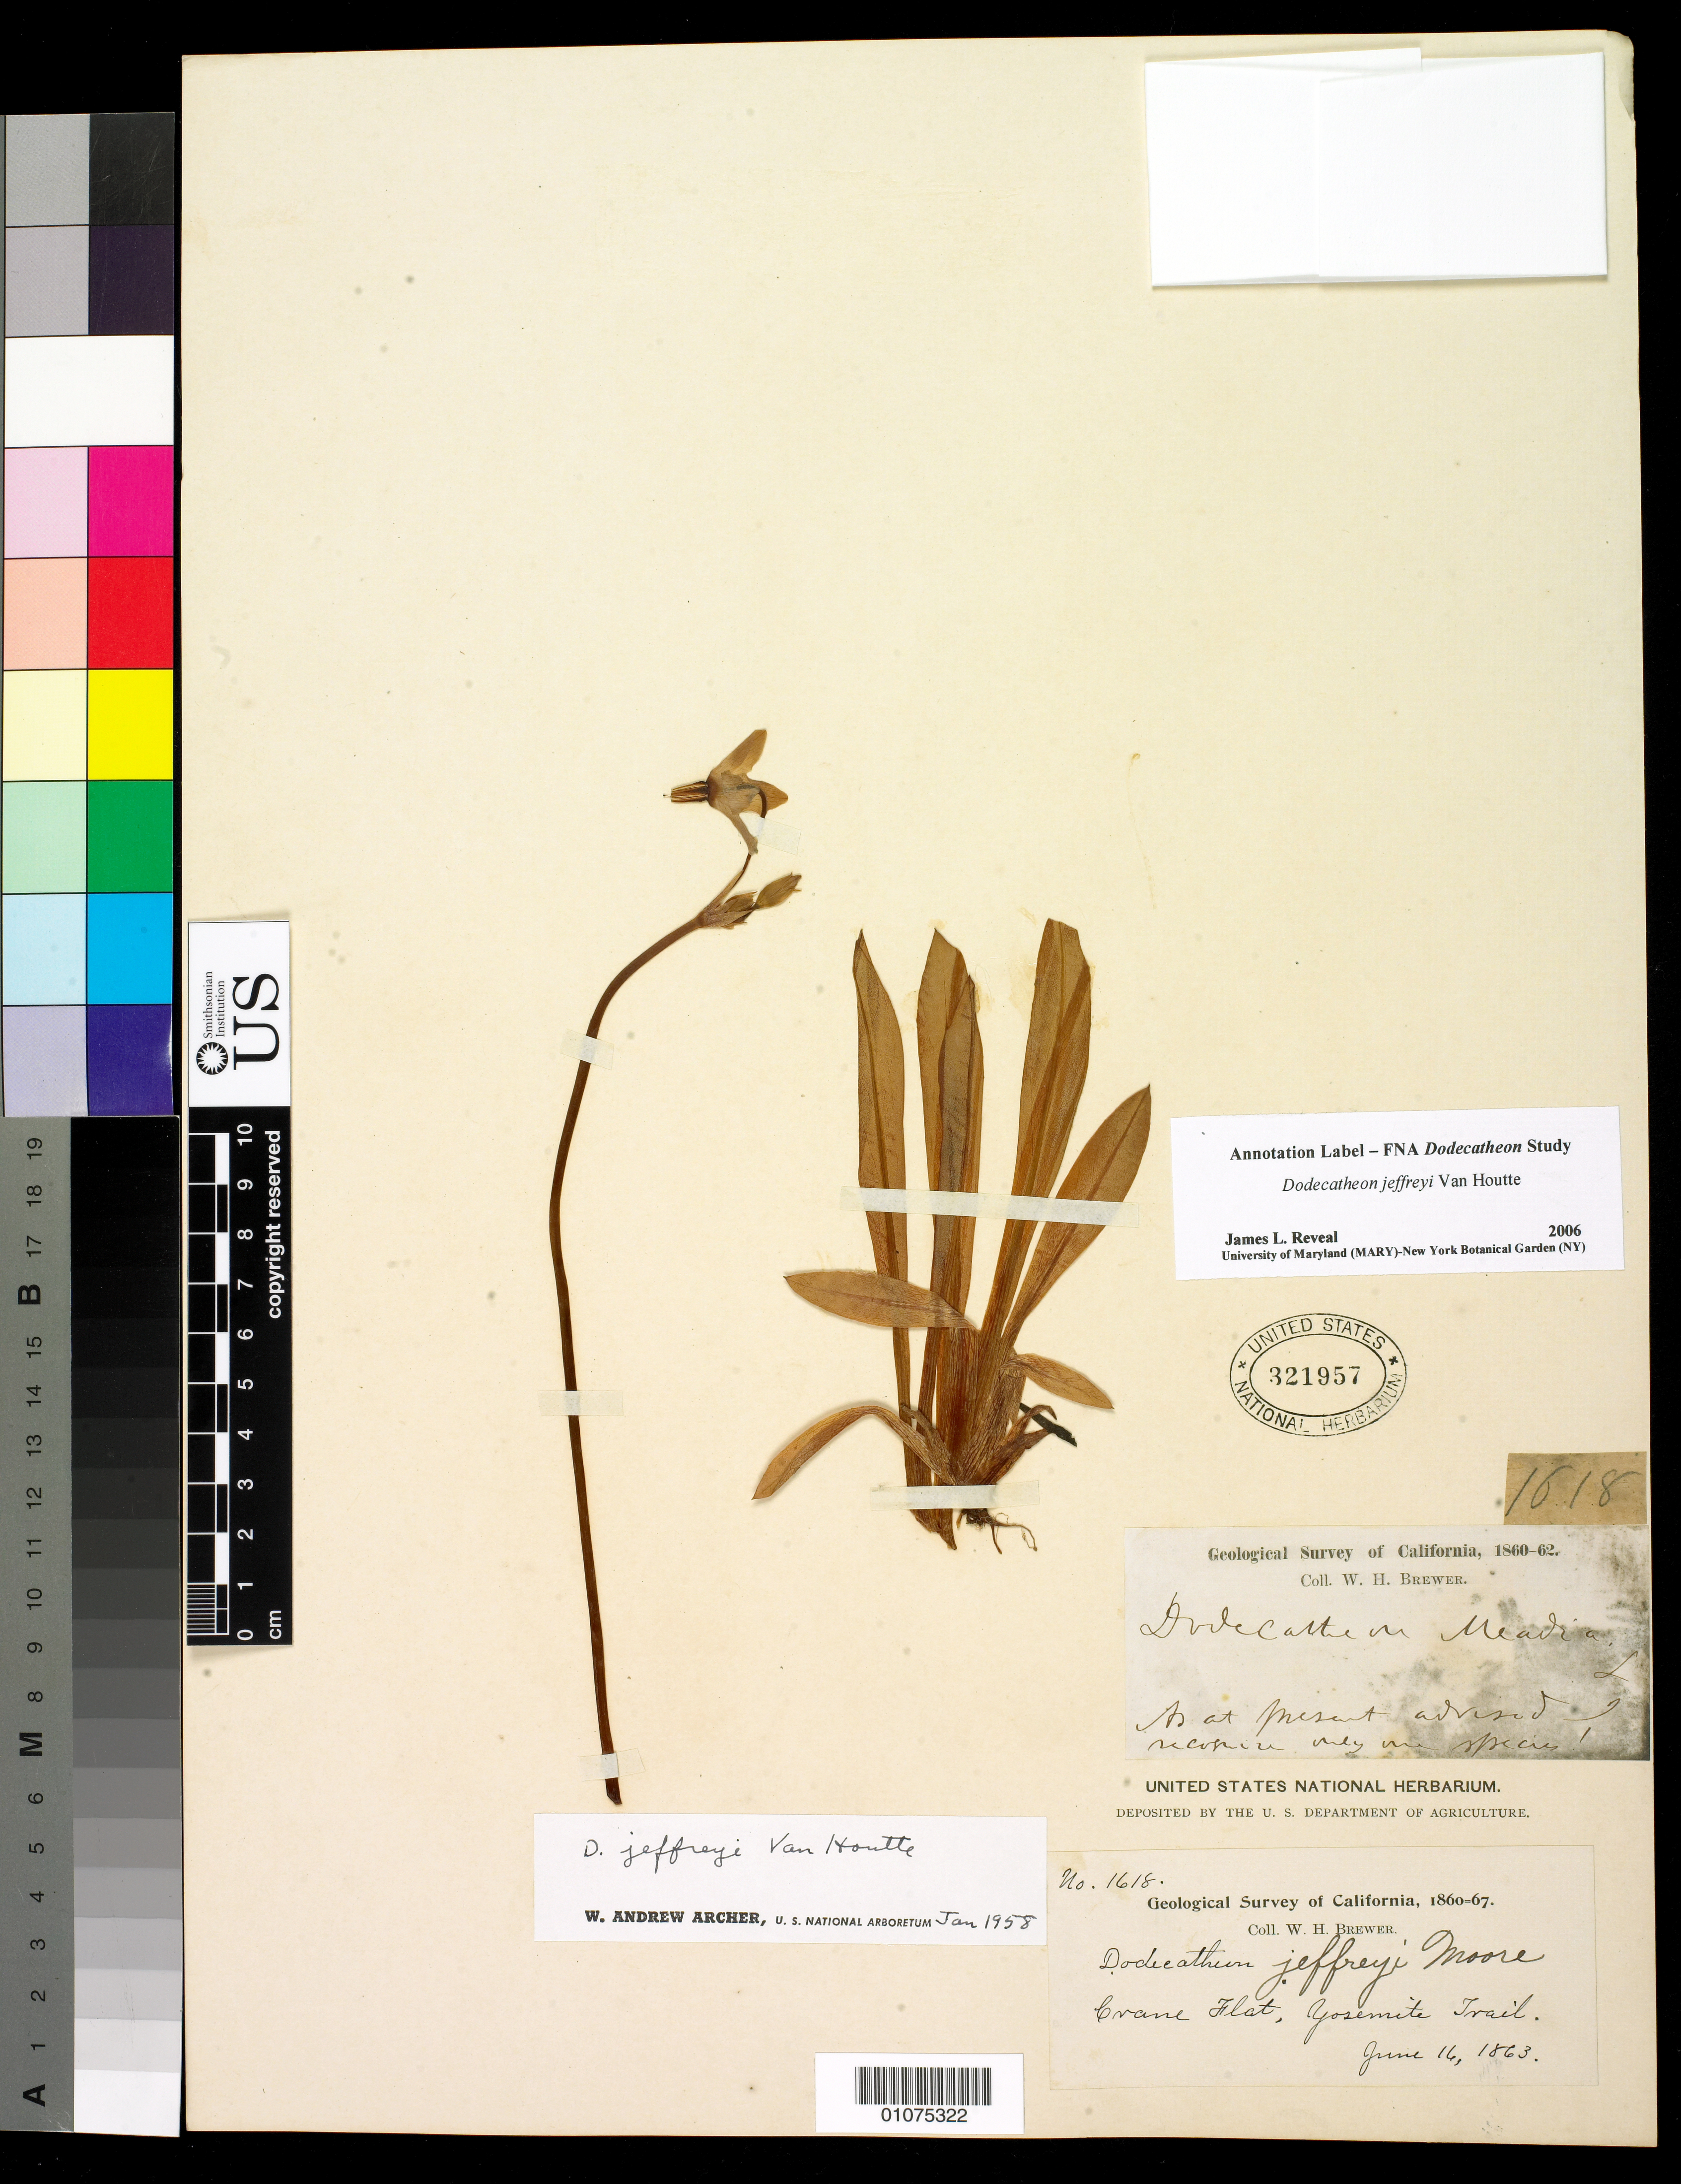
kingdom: Plantae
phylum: Tracheophyta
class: Magnoliopsida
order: Ericales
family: Primulaceae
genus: Dodecatheon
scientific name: Dodecatheon jeffreyi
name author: Van Houtte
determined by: Reveal, J. L.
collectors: W. H. Brewer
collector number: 1618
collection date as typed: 16 Jun 1863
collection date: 1863-06-16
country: United States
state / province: California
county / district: Mariposa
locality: Crane Flat, Yosemite Trail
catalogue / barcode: US 321957